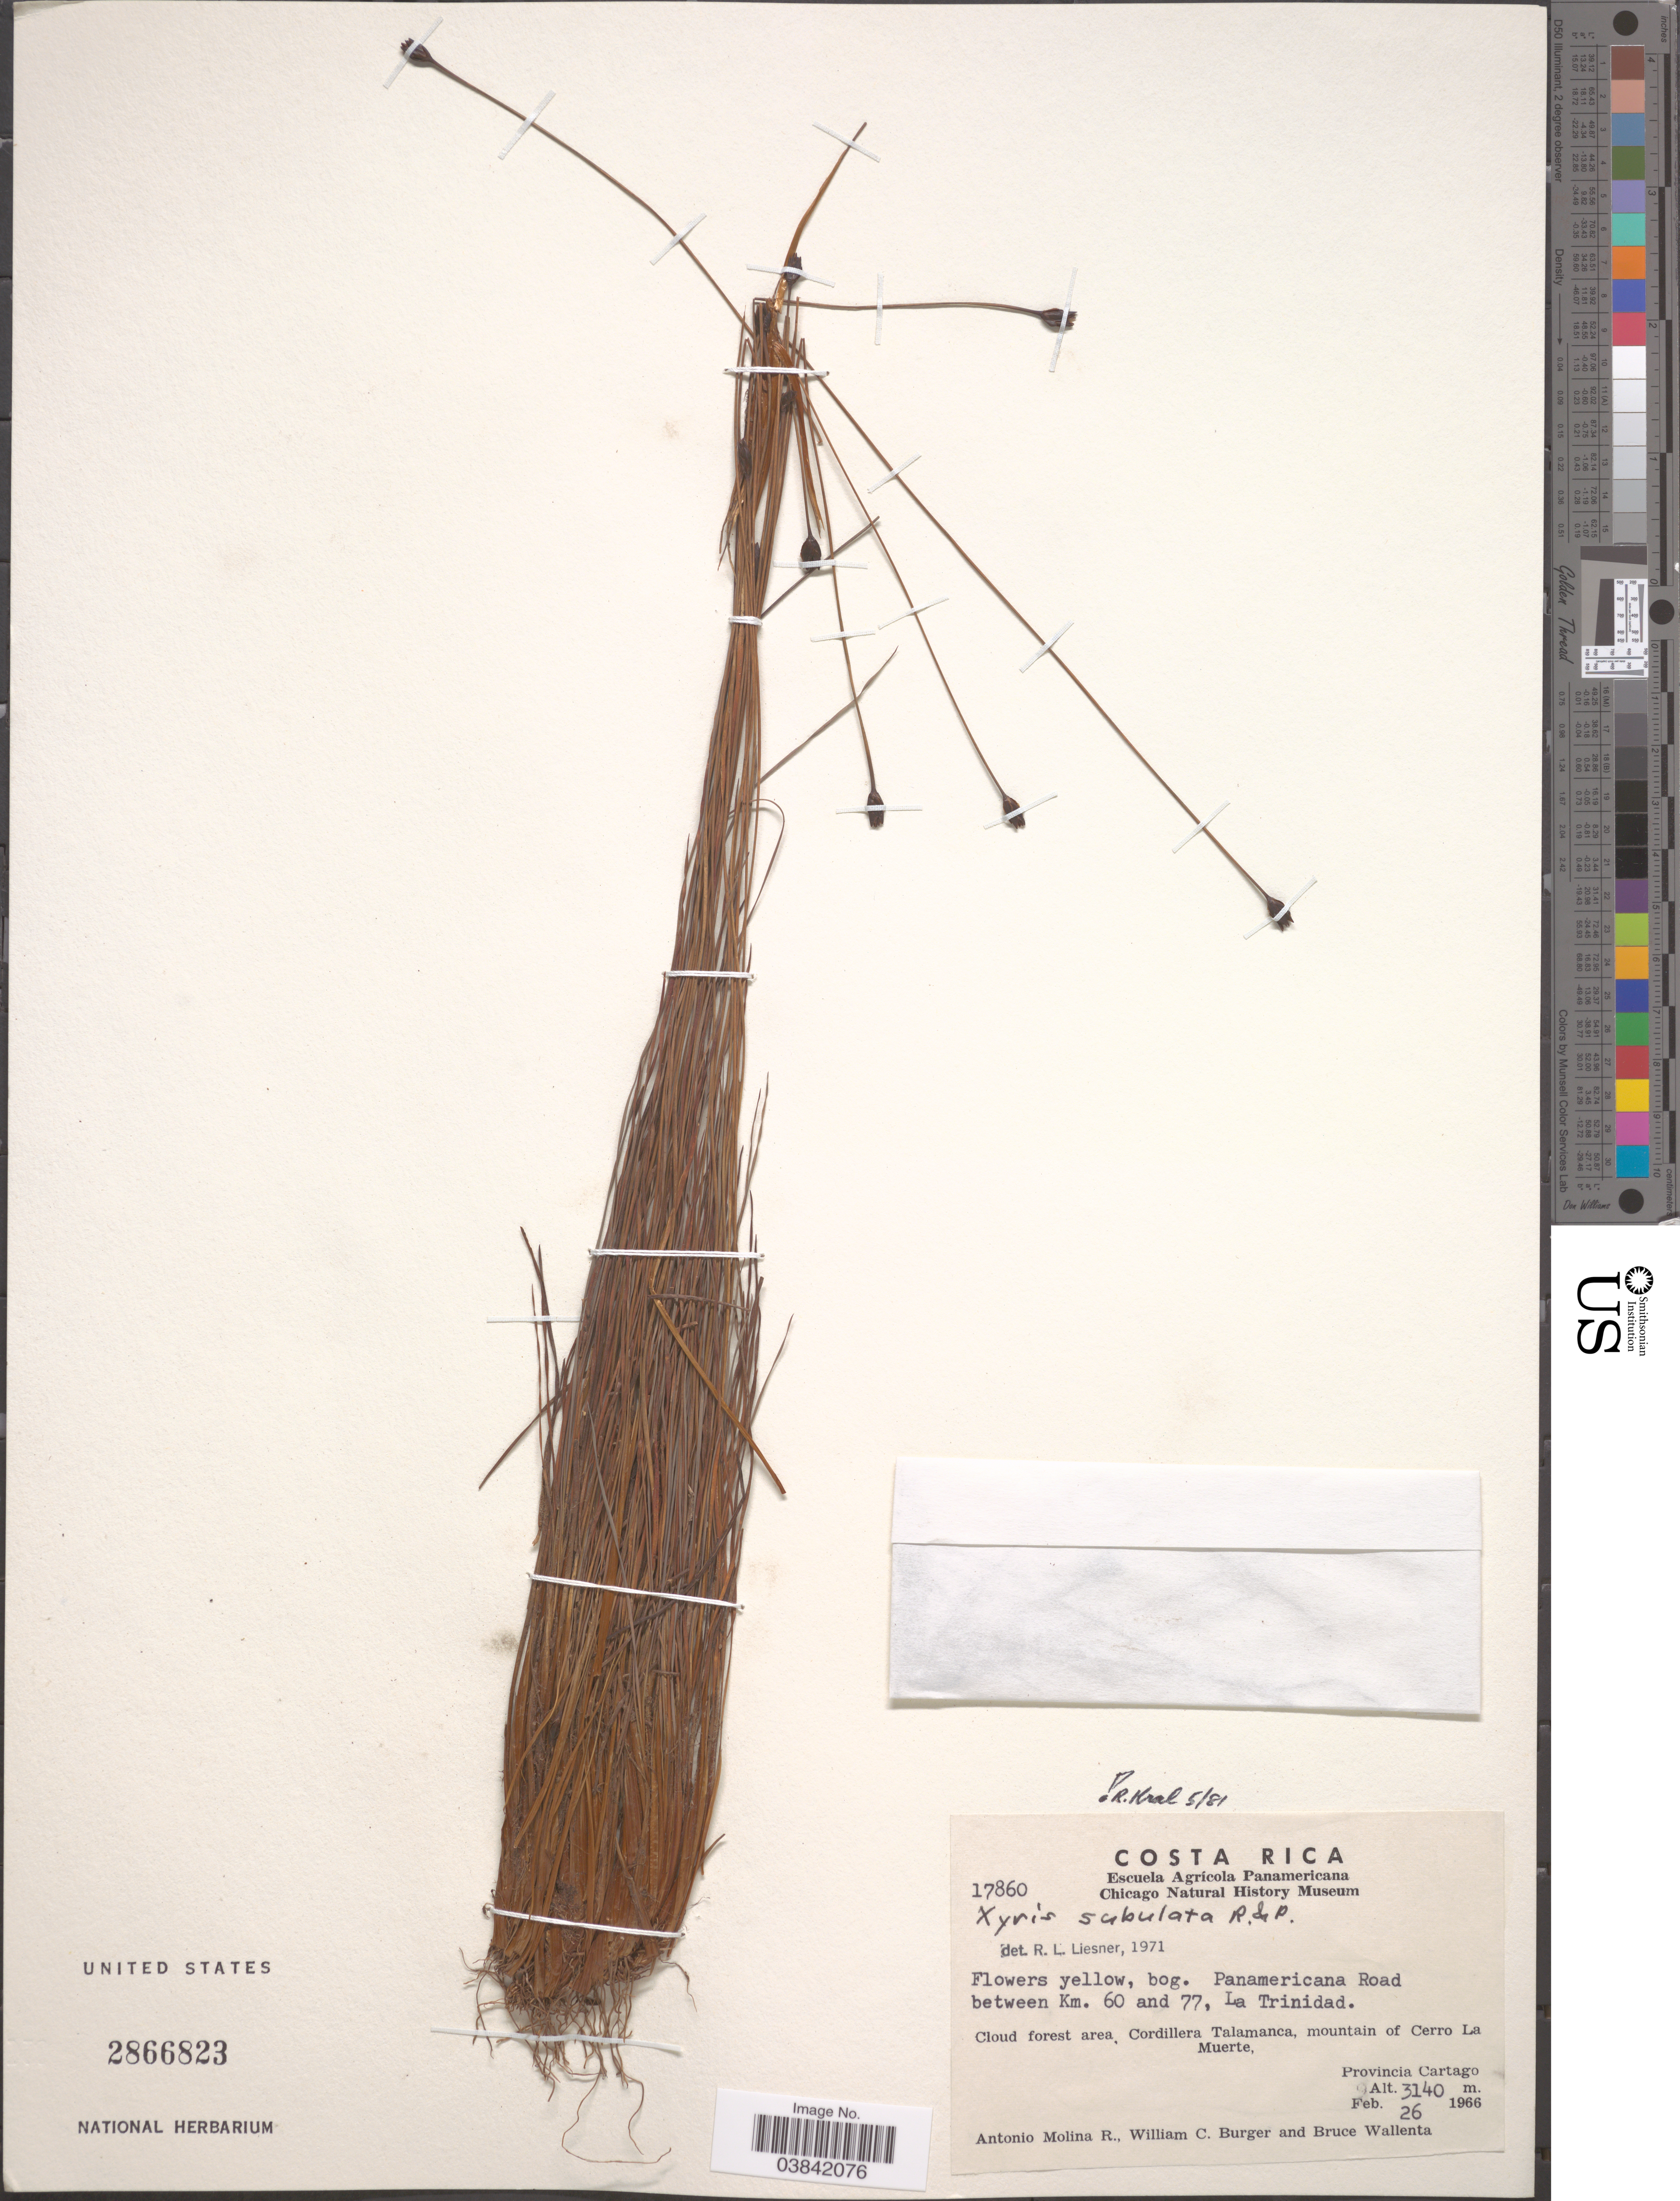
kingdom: Plantae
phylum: Tracheophyta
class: Liliopsida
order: Poales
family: Xyridaceae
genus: Xyris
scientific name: Xyris subulata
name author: Ruiz & Pav.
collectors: A. Molina R., W. Burger & B. Wallenta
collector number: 17860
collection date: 1966-02-26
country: Costa Rica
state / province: Cartago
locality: Panamericana Road between Km. 60 and 77, La Trinidad. Cloud forest area, Cordillera Talamanca, mountain of Cerro La Muerte.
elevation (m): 3140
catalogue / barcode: US 2866823